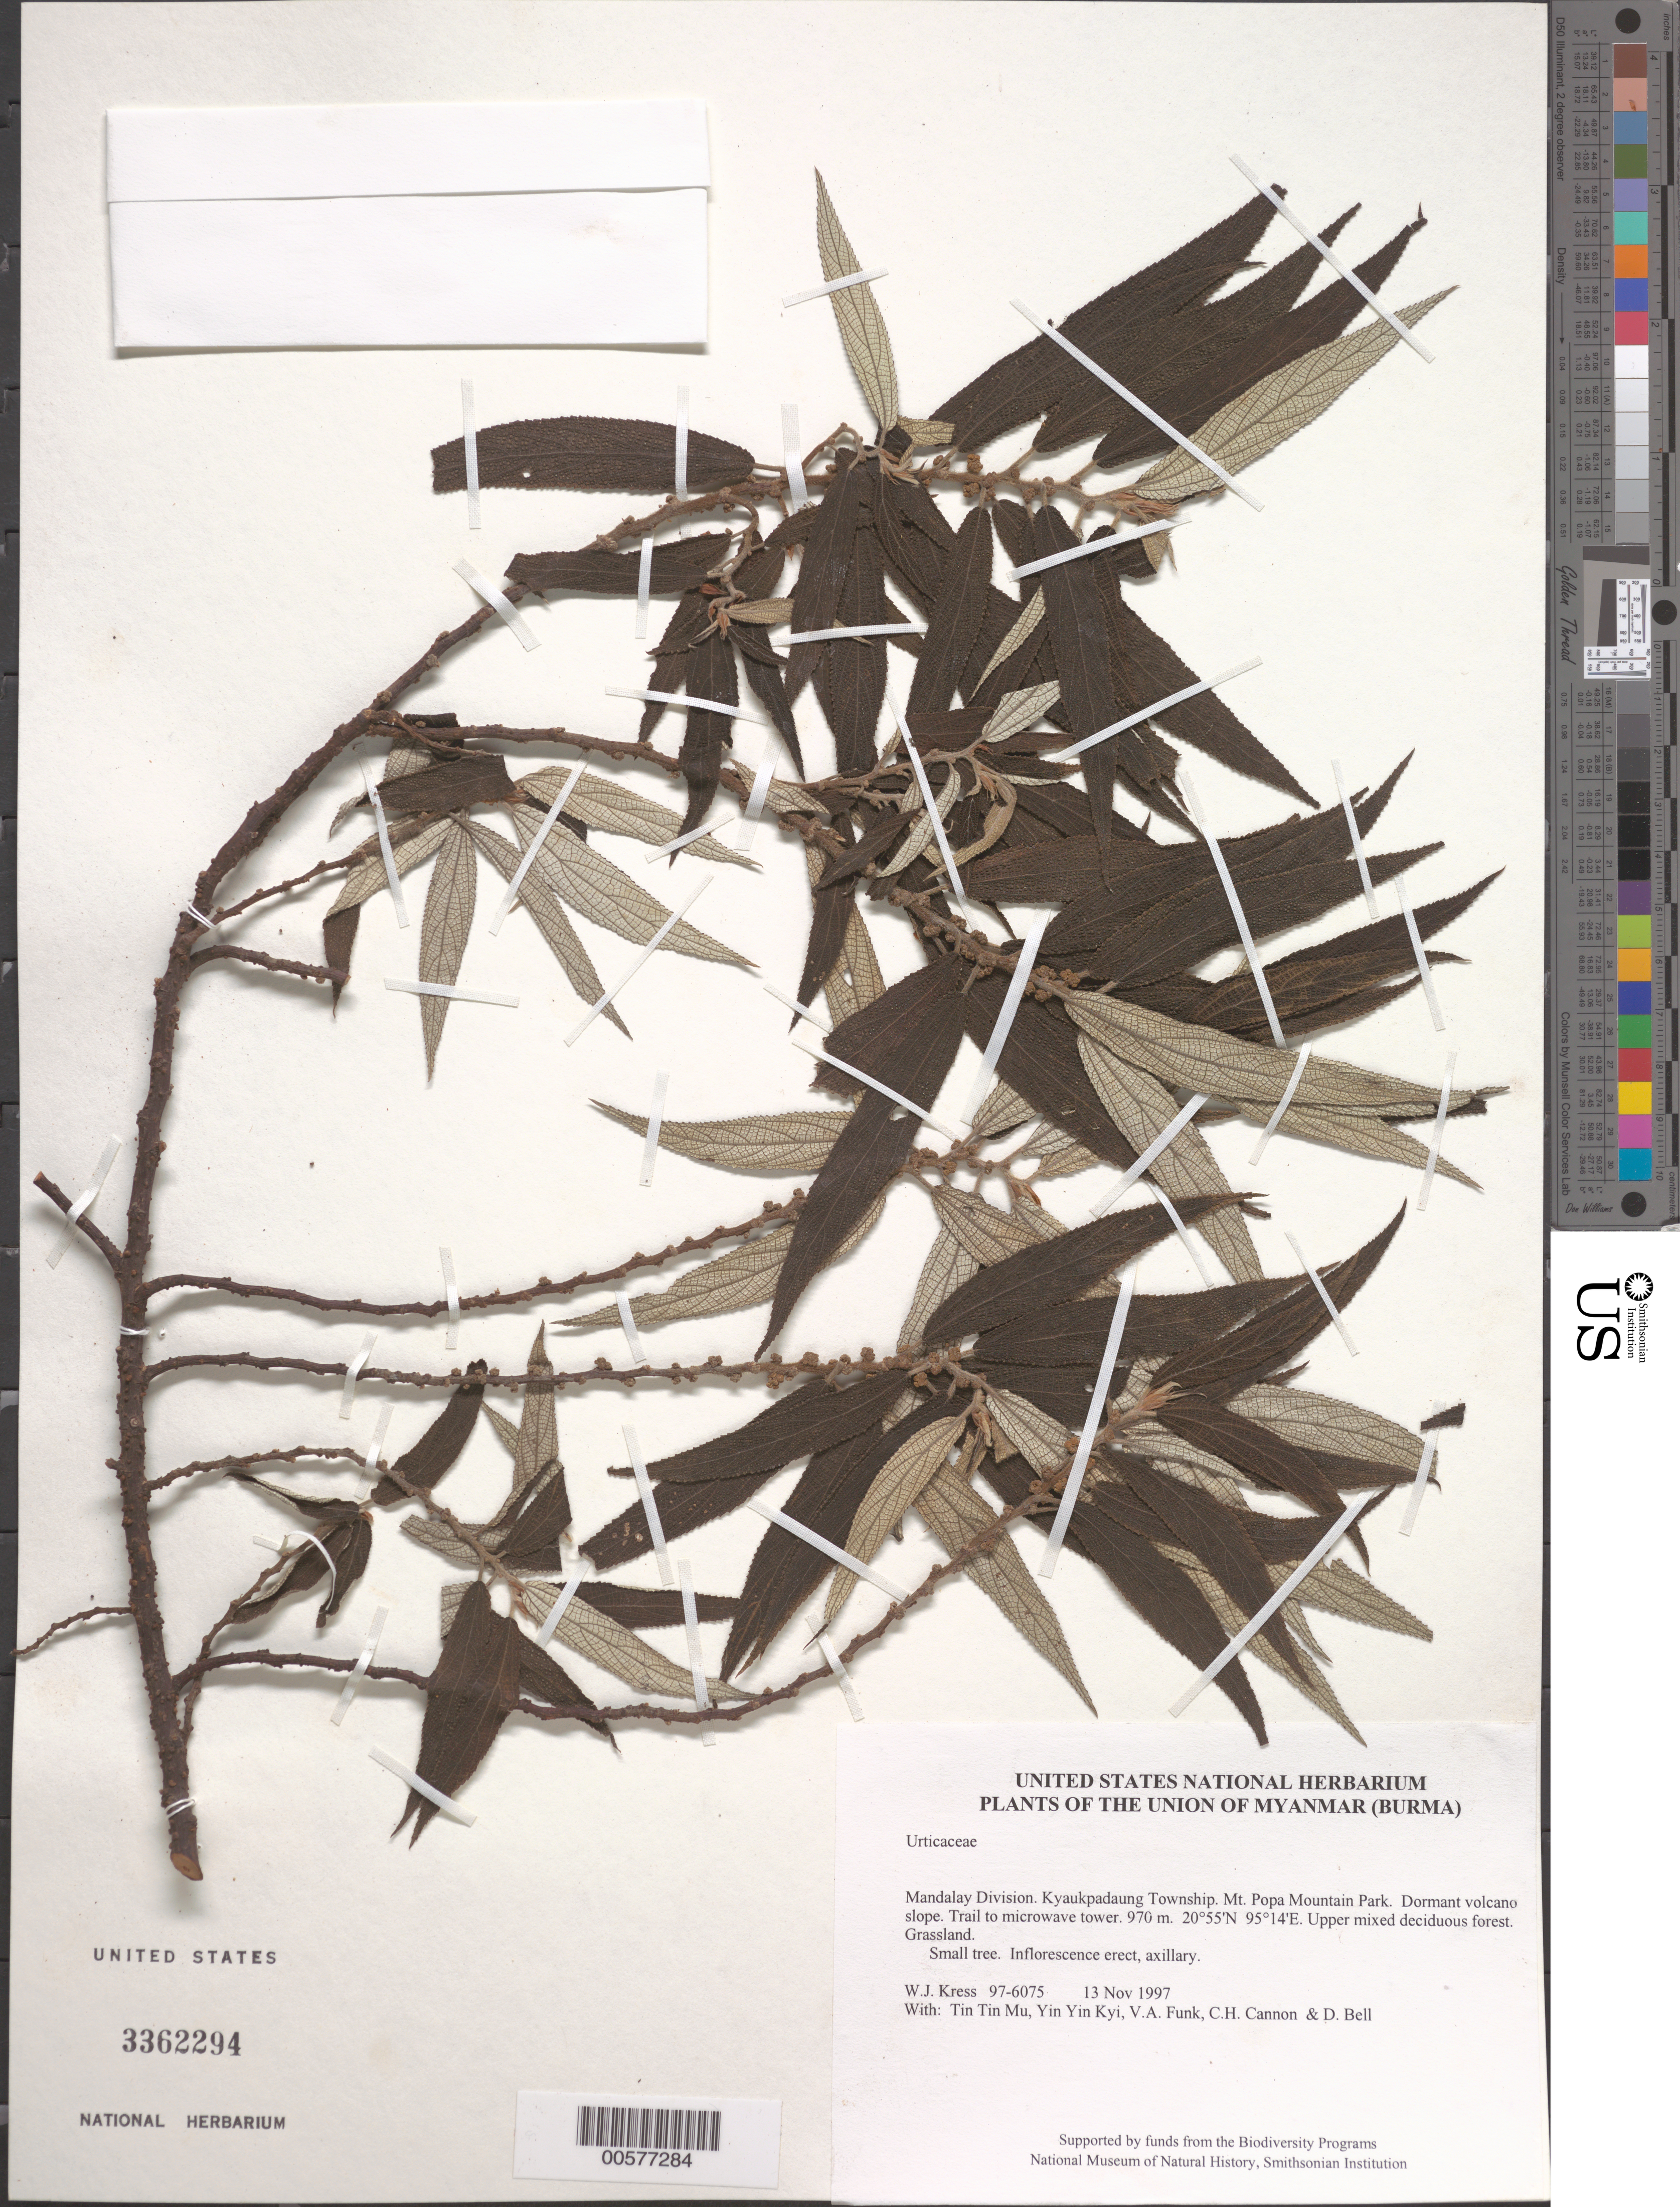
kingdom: Plantae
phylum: Tracheophyta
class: Magnoliopsida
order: Rosales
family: Urticaceae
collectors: W. J. Kress, Tin Tin Mu, Yin Yin Kyi, V. Funk, C. H. Cannon & D. A. Bell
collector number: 97-6075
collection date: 1997-11-13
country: Myanmar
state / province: Mandalay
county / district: Kyaukpadaung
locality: Mt. Popa Mountain Park. Dormant volcano slope. Trail to microwave tower.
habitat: Upper mixed deciduous forest. Grassland.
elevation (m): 970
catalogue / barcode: US 3362294